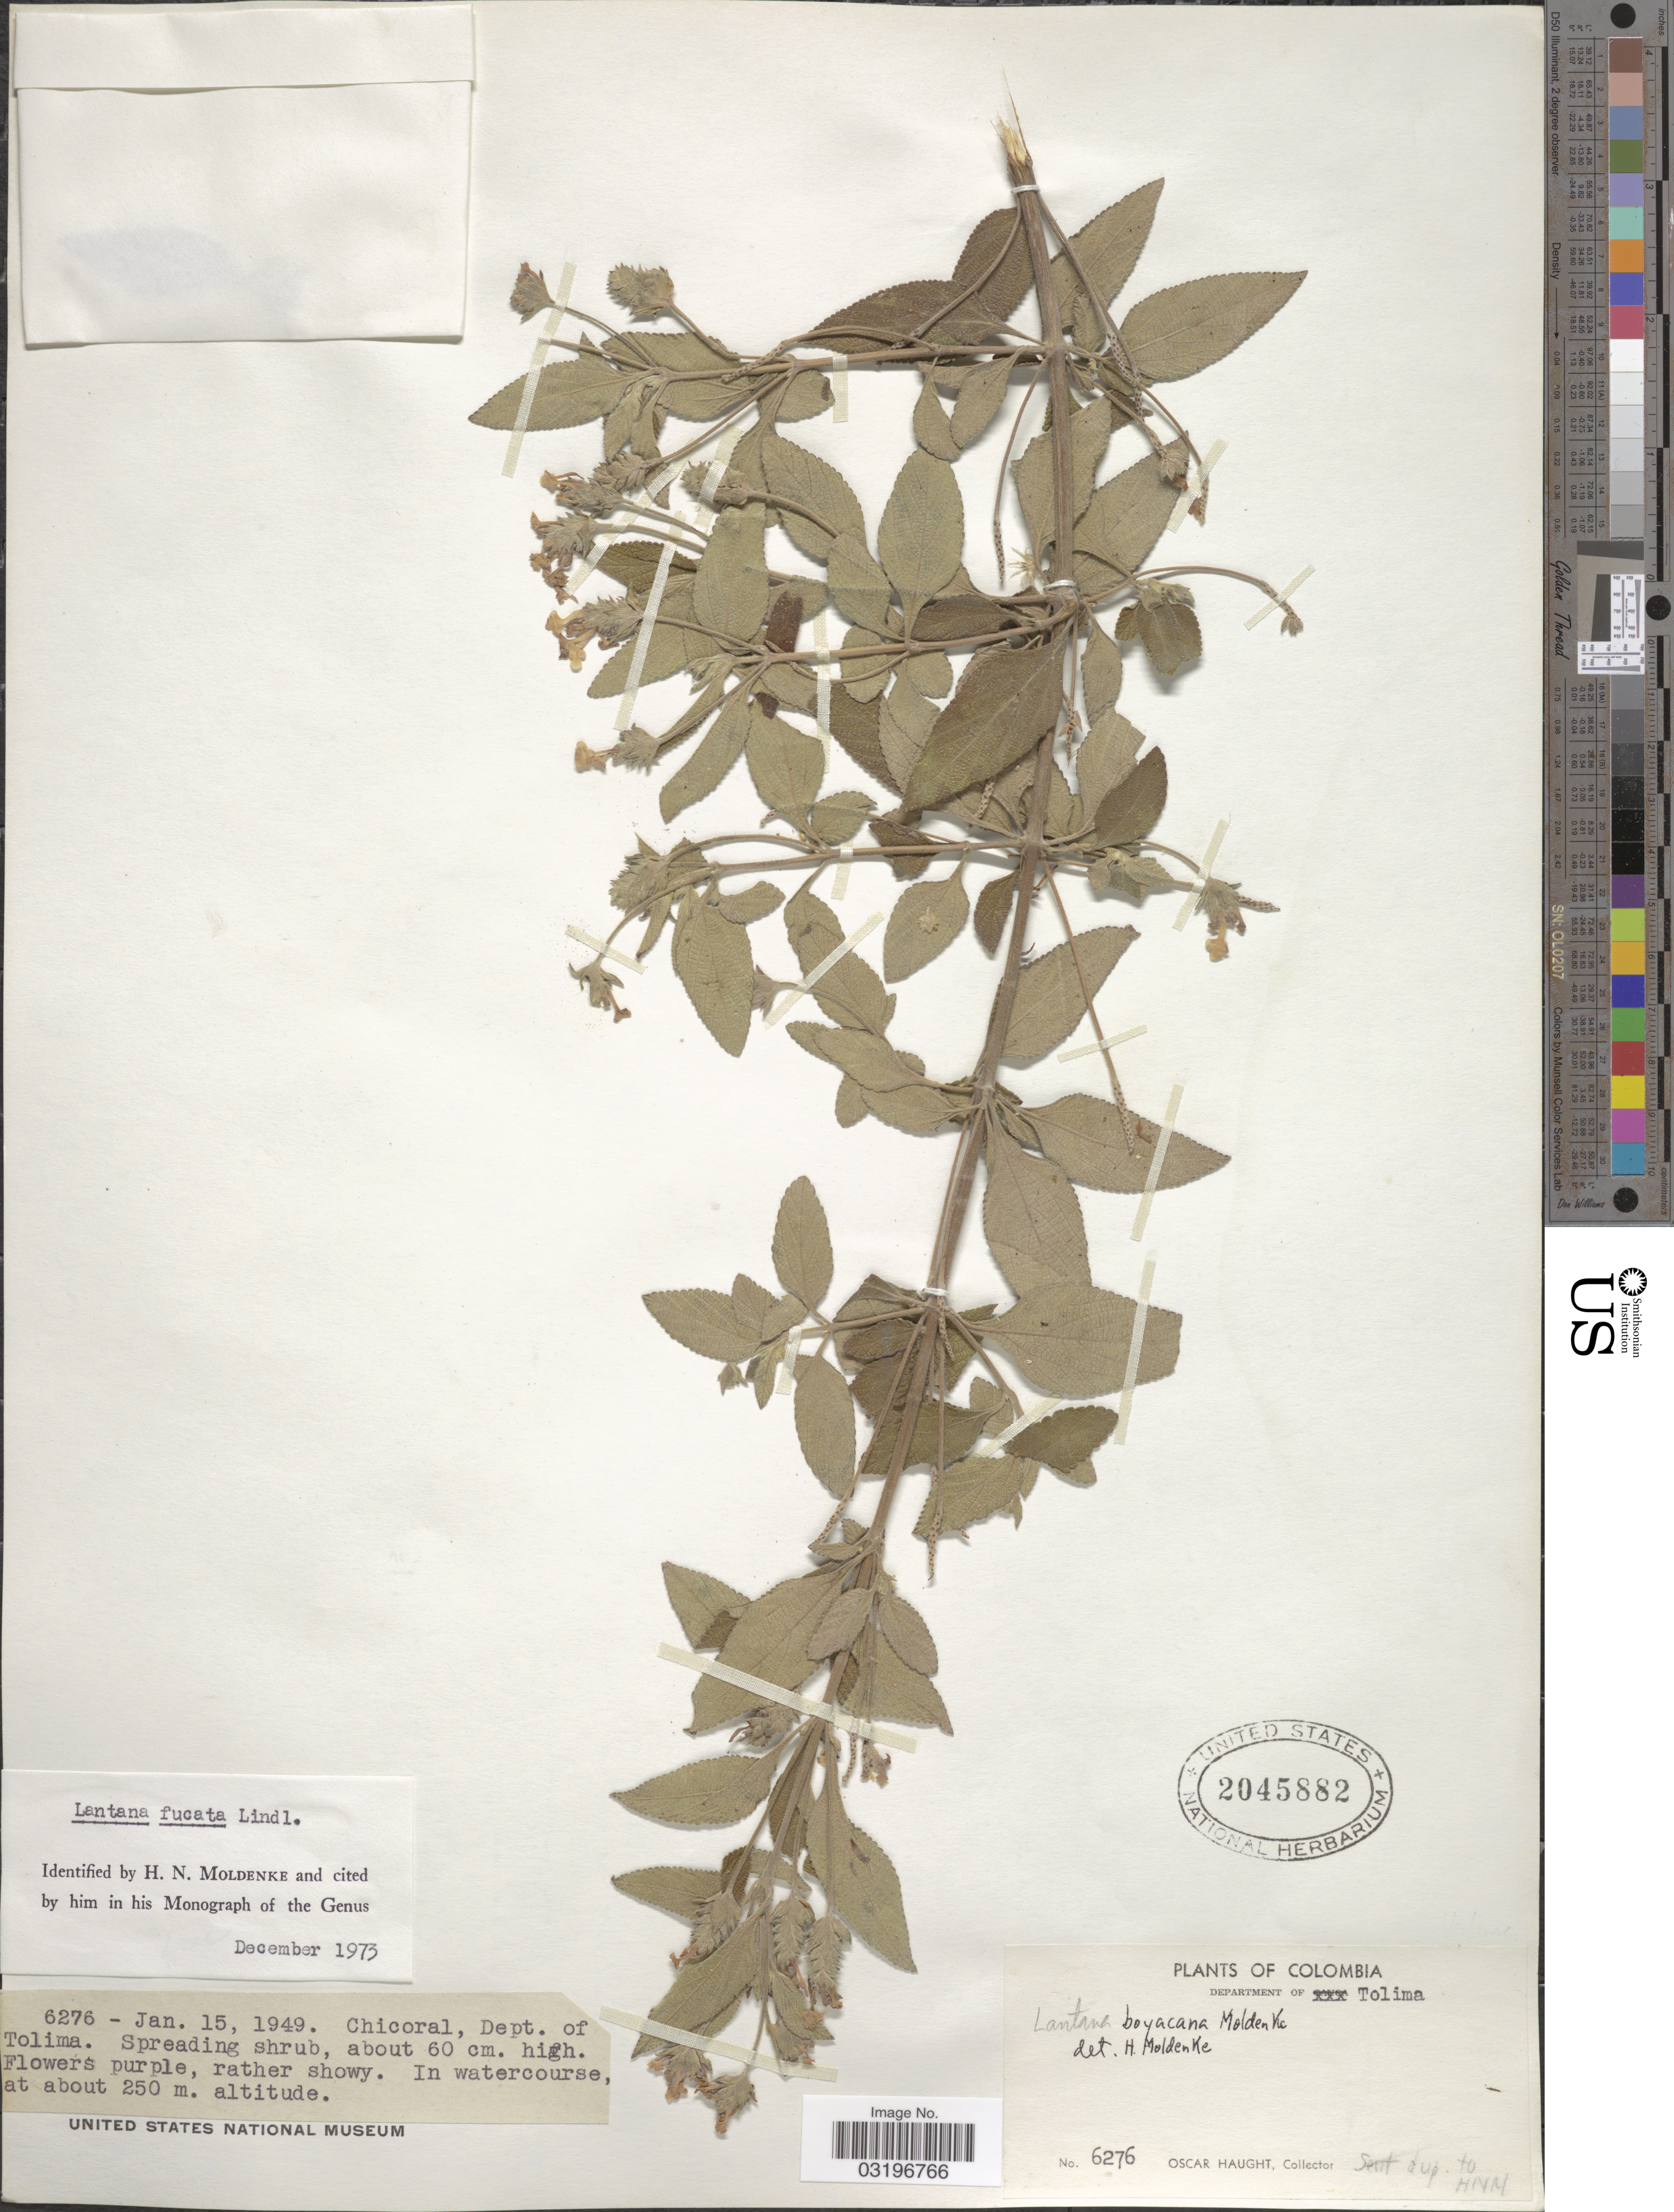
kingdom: Plantae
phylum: Tracheophyta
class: Magnoliopsida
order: Lamiales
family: Verbenaceae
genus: Lantana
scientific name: Lantana fucata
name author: Lindl.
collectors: O. Haught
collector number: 6276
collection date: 1949-01-15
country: Colombia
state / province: Tolima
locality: Chicoral, Dept. of Tolima.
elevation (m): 250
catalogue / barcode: US 2045882